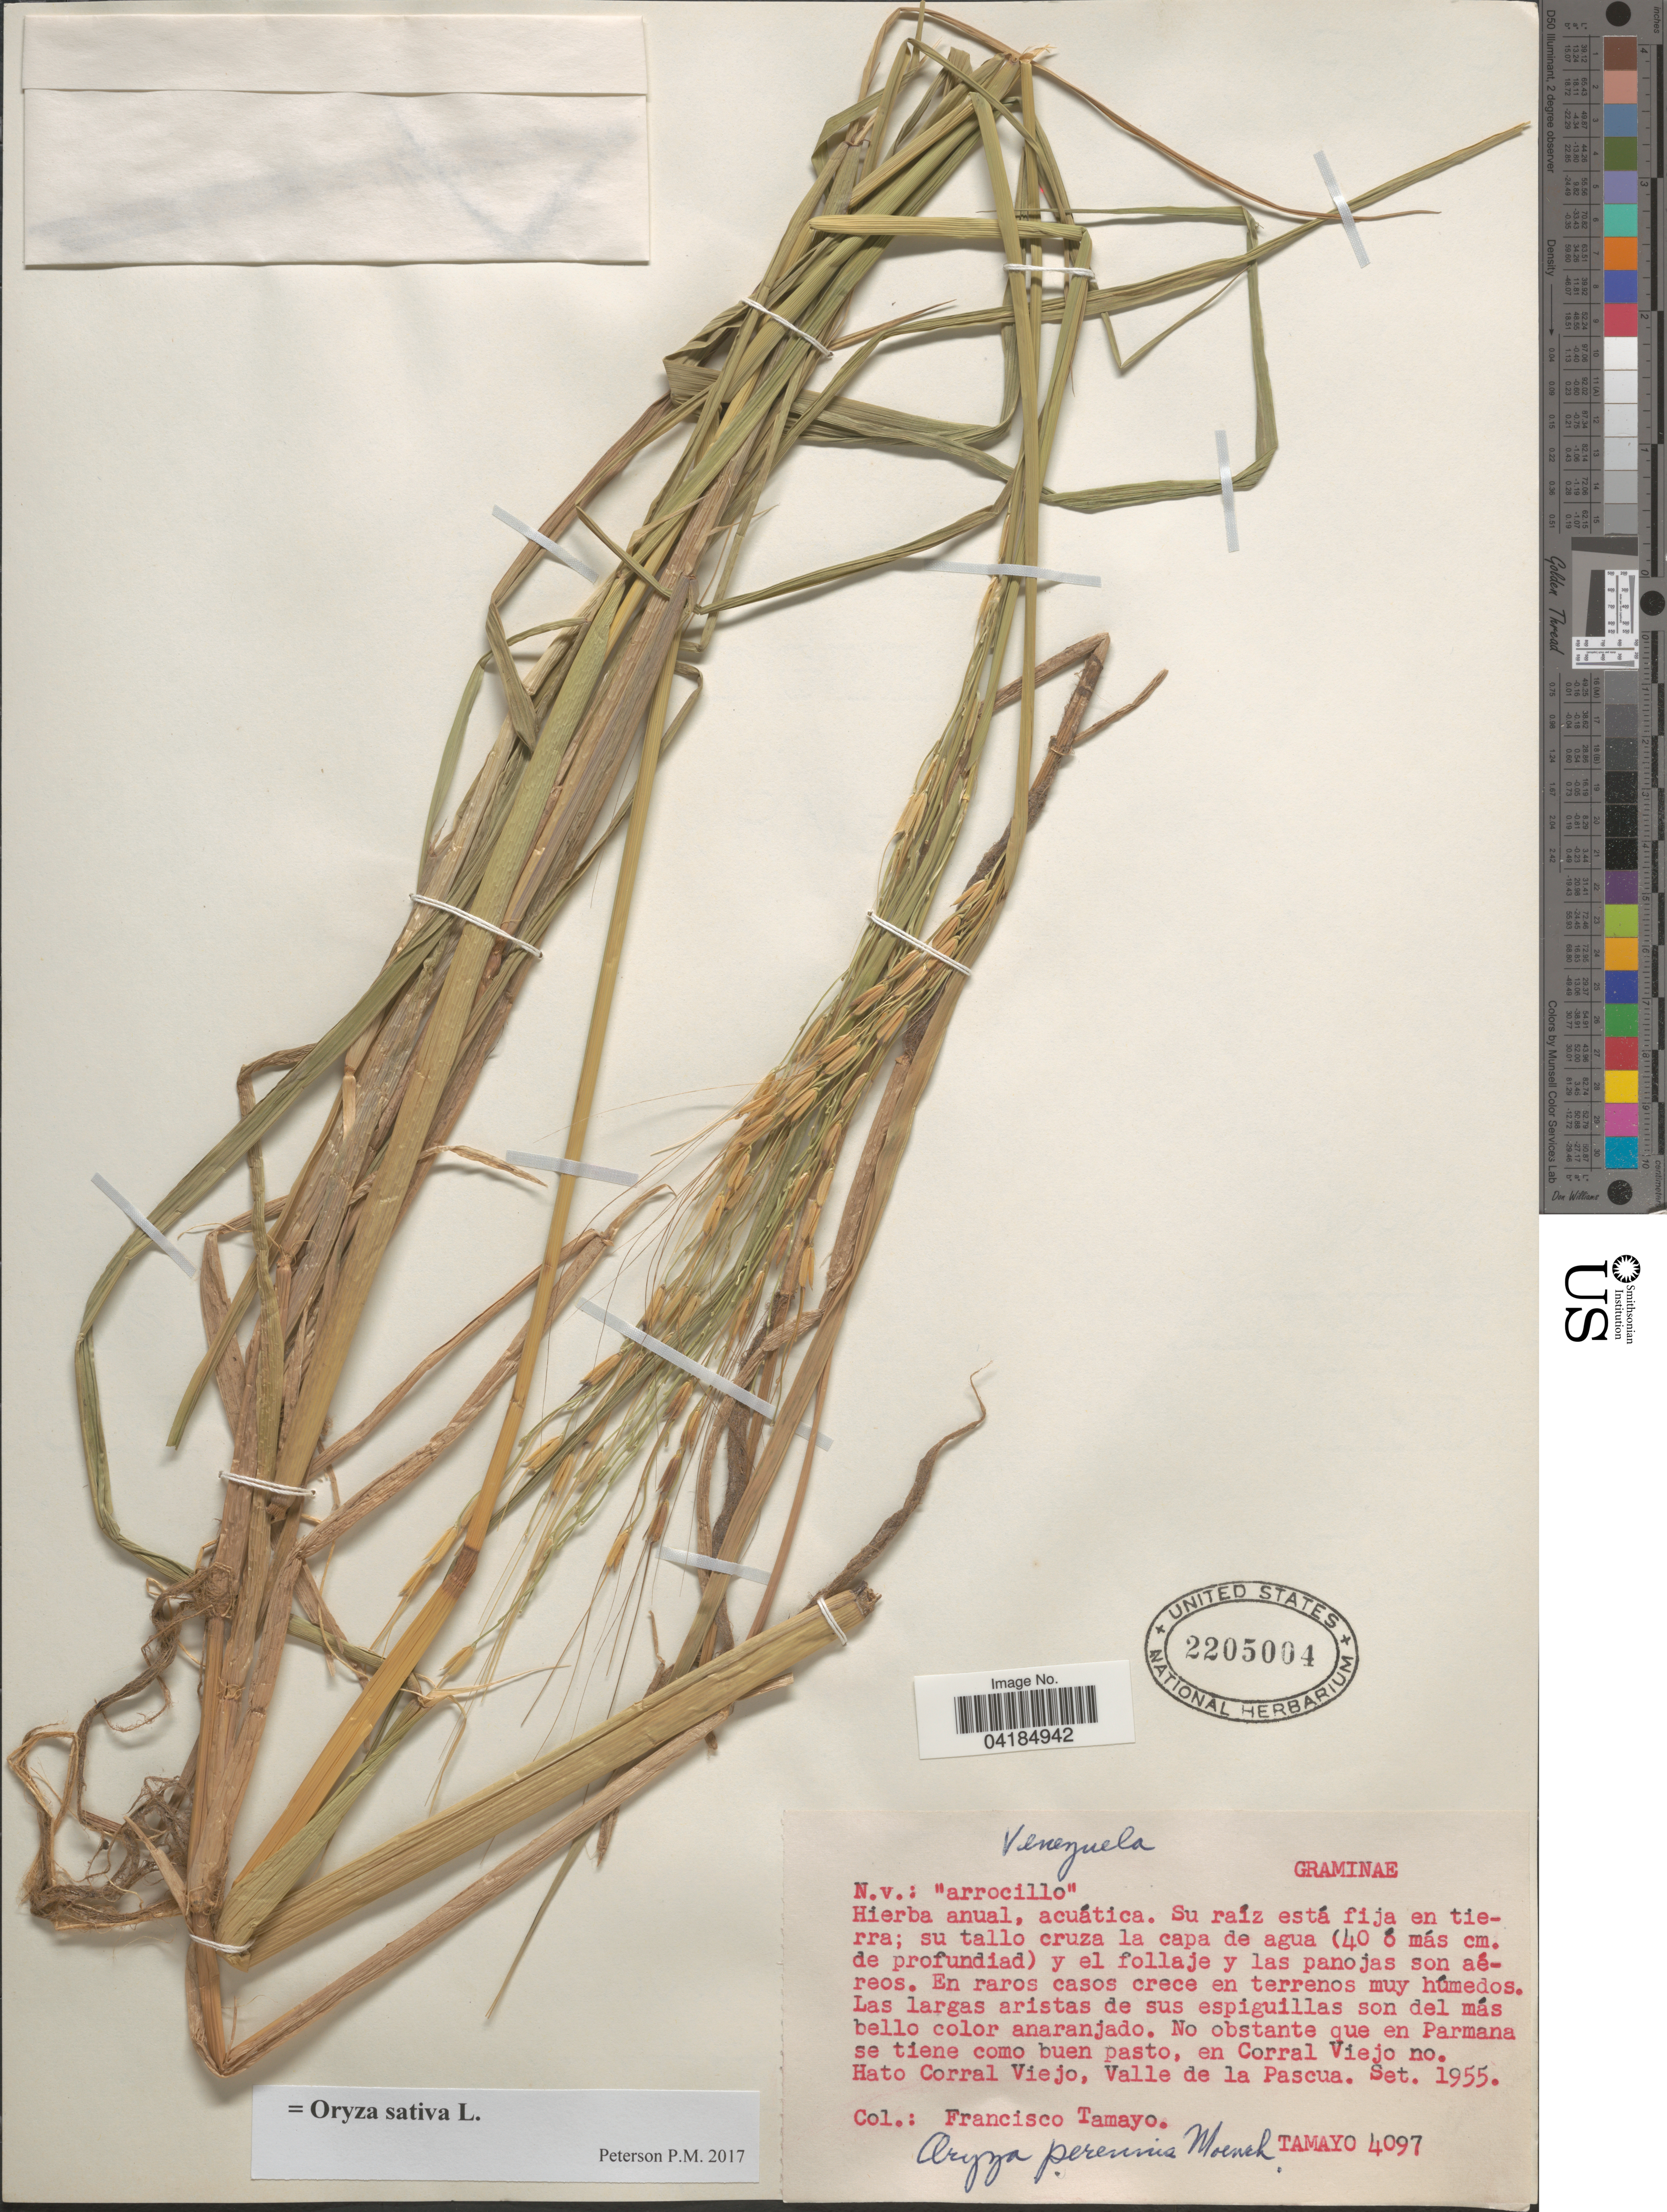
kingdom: Plantae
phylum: Tracheophyta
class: Liliopsida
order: Poales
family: Poaceae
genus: Oryza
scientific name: Oryza sativa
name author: L.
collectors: F. Tamayo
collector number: Tamayo4097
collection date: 1955-09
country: Venezuela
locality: No obstante que en Parmana se tiene como buen pasto, en Corral Viejo no. Hato Corral Viejo, Valle de la Pascua.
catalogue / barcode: US 2205004